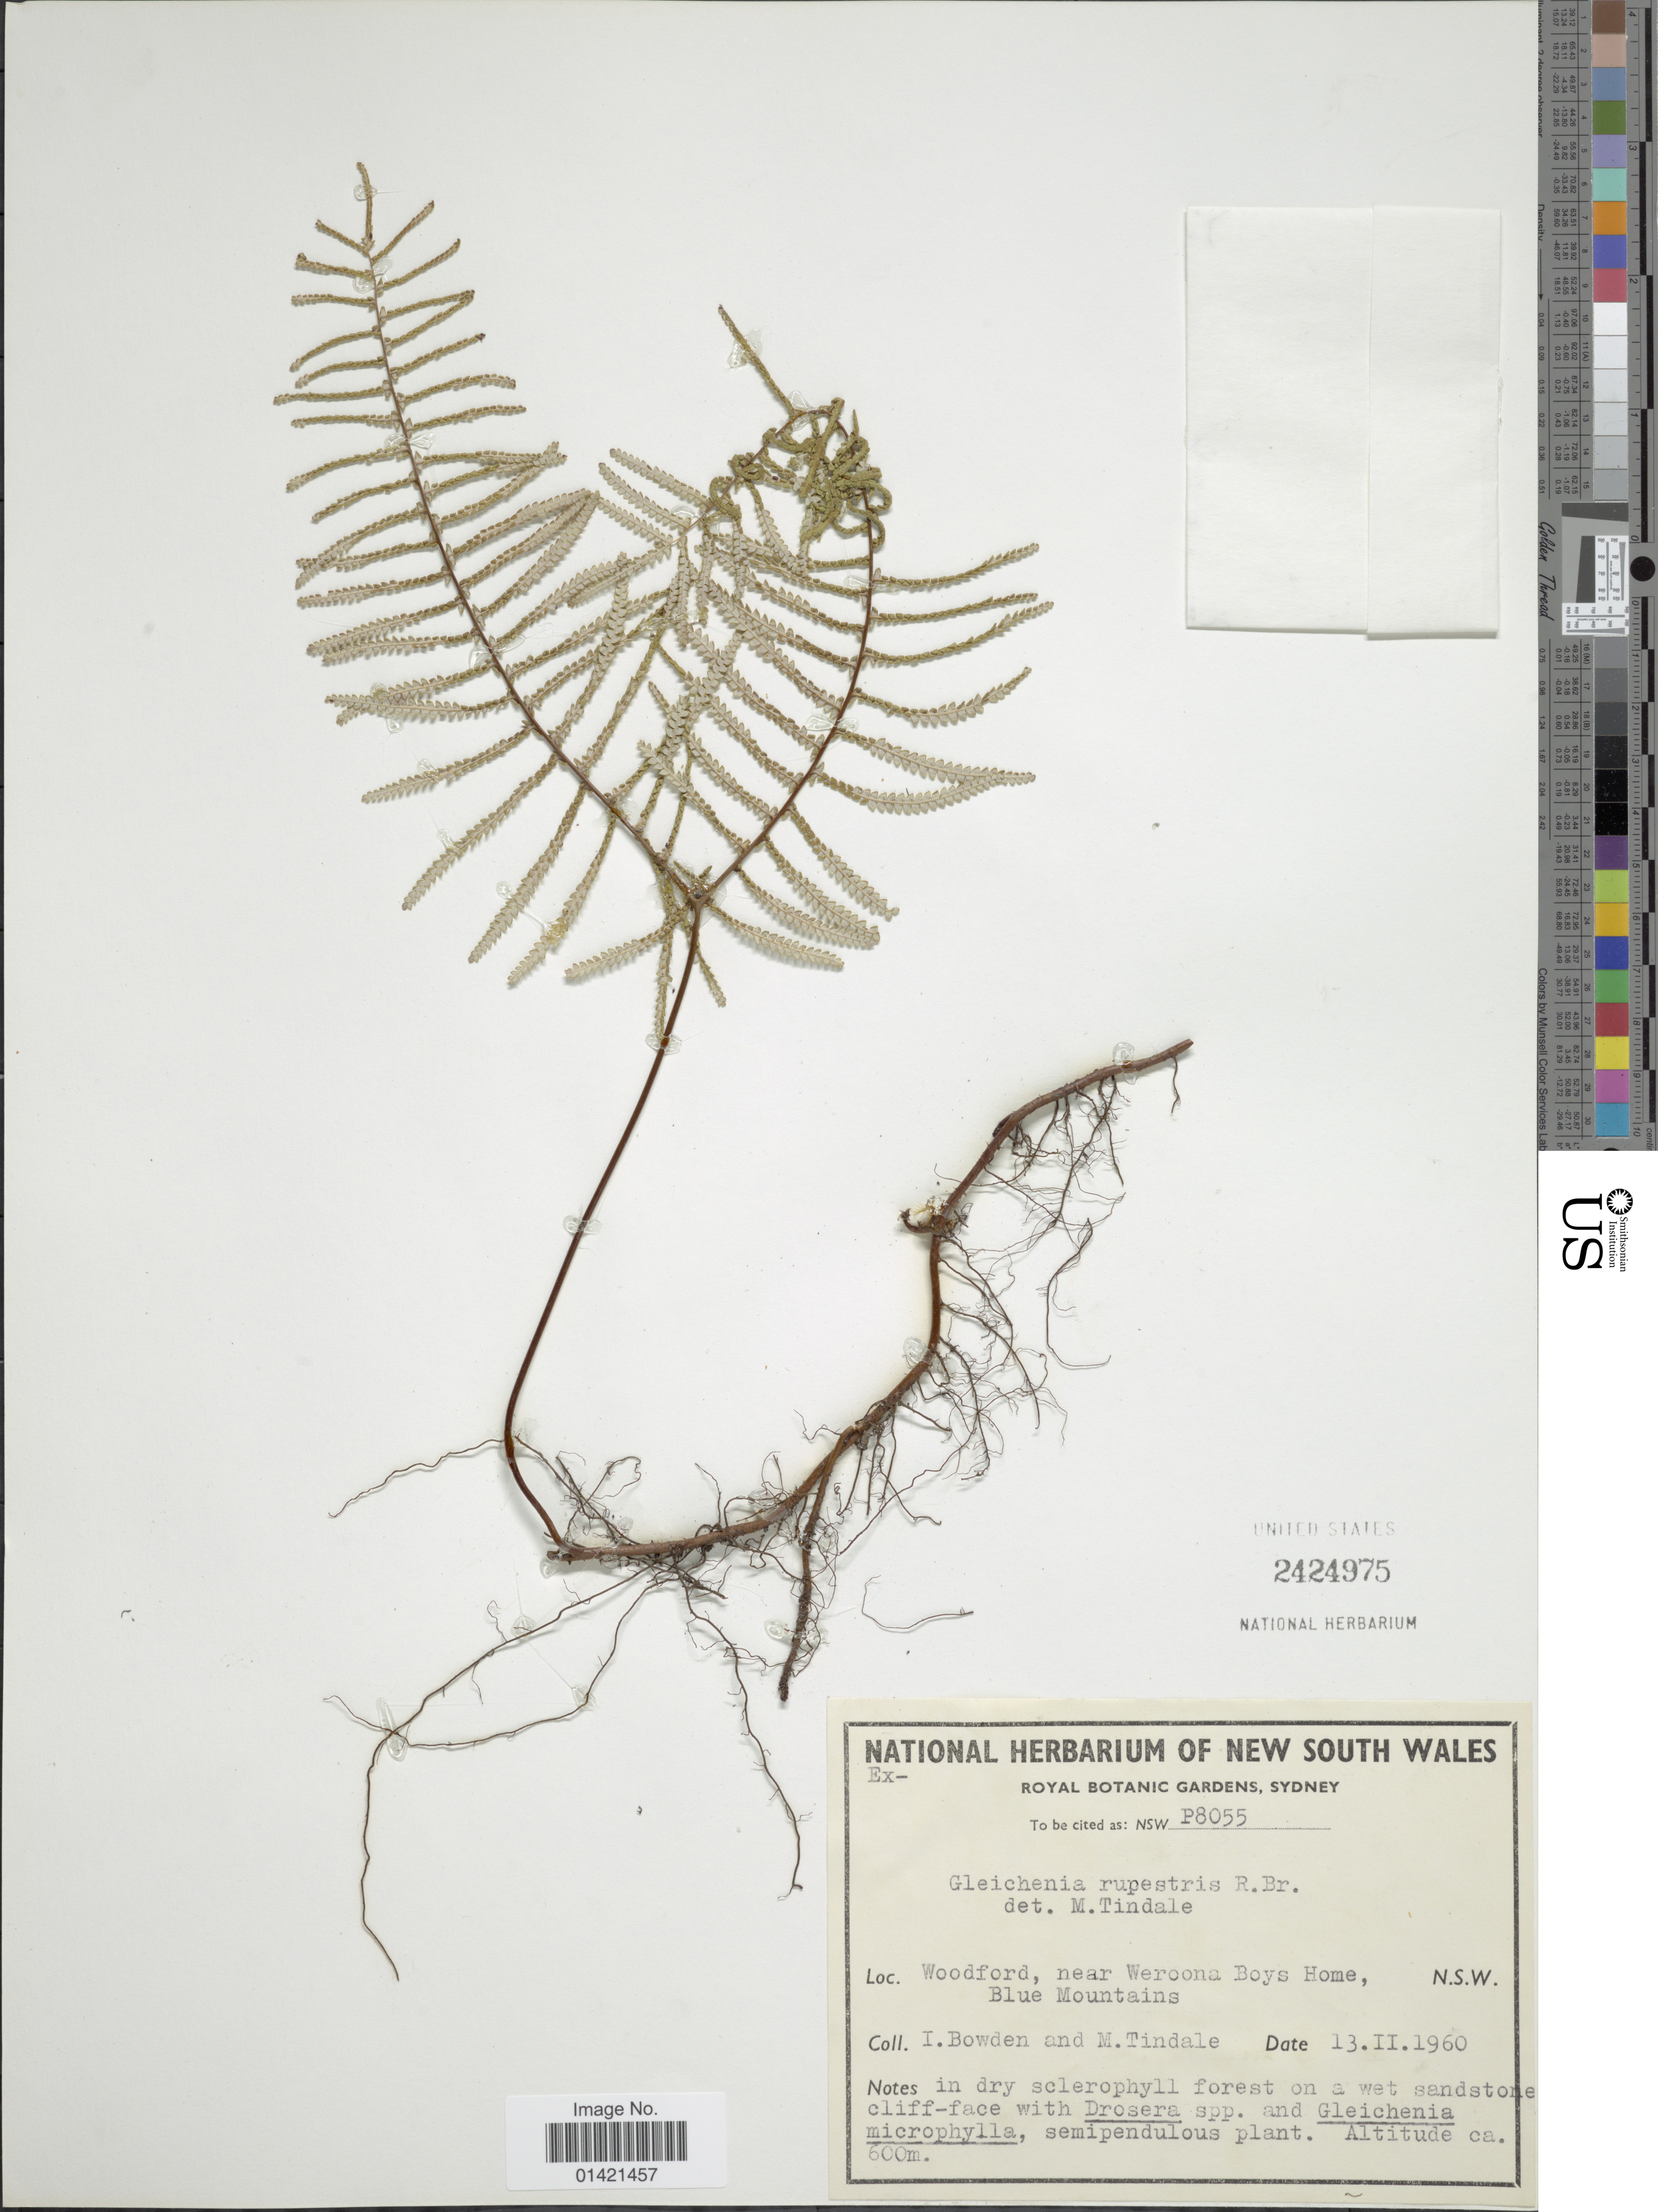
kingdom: Plantae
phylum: Tracheophyta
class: Polypodiopsida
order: Gleicheniales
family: Gleicheniaceae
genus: Gleichenia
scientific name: Gleichenia rupestris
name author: R. Br.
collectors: I. Bowden & M. D. Tindale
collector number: P8055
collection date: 1960-02-13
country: Australia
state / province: New South Wales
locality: Woodford, near Weroona Boys Home, Blue Mountains. N.S.W.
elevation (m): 600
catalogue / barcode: US 2424975